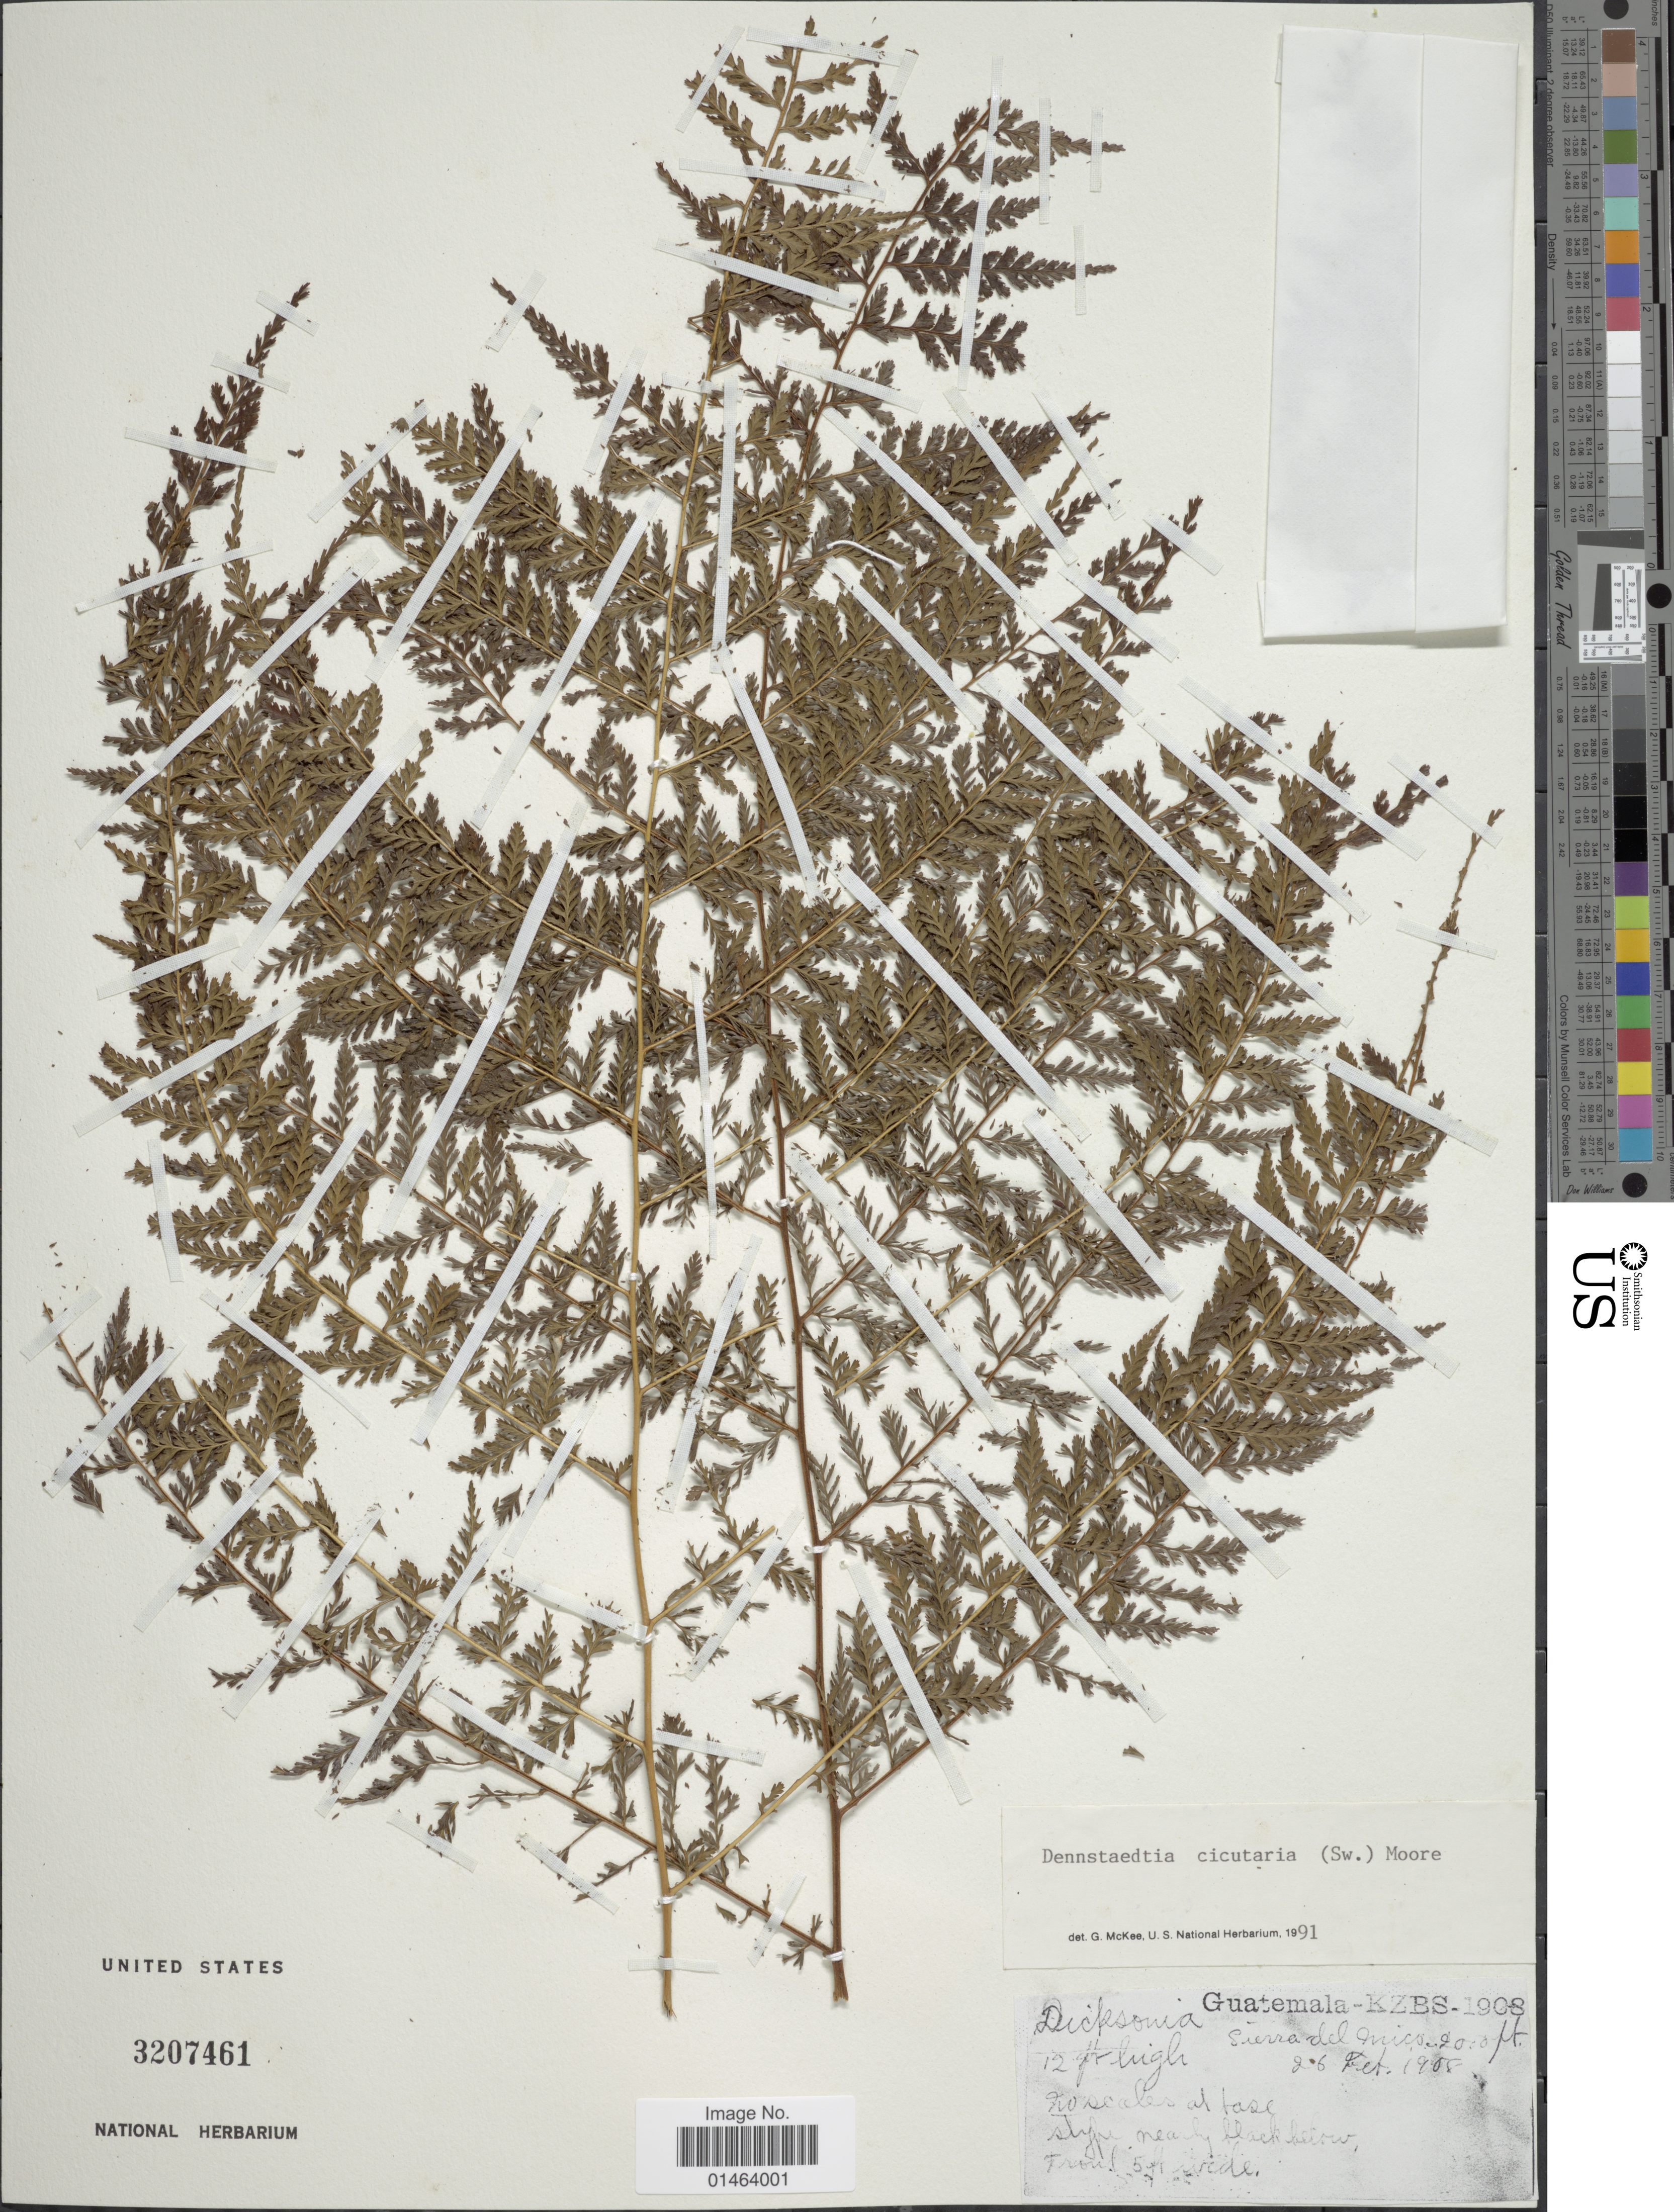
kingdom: Plantae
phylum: Tracheophyta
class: Polypodiopsida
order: Polypodiales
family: Dennstaedtiaceae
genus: Dennstaedtia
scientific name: Dennstaedtia cicutaria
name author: (Sw.) T. Moore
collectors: KZBS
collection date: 1908-02-26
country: Guatemala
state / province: Guatemala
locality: Sierra del mico.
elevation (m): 610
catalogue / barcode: US 3207461